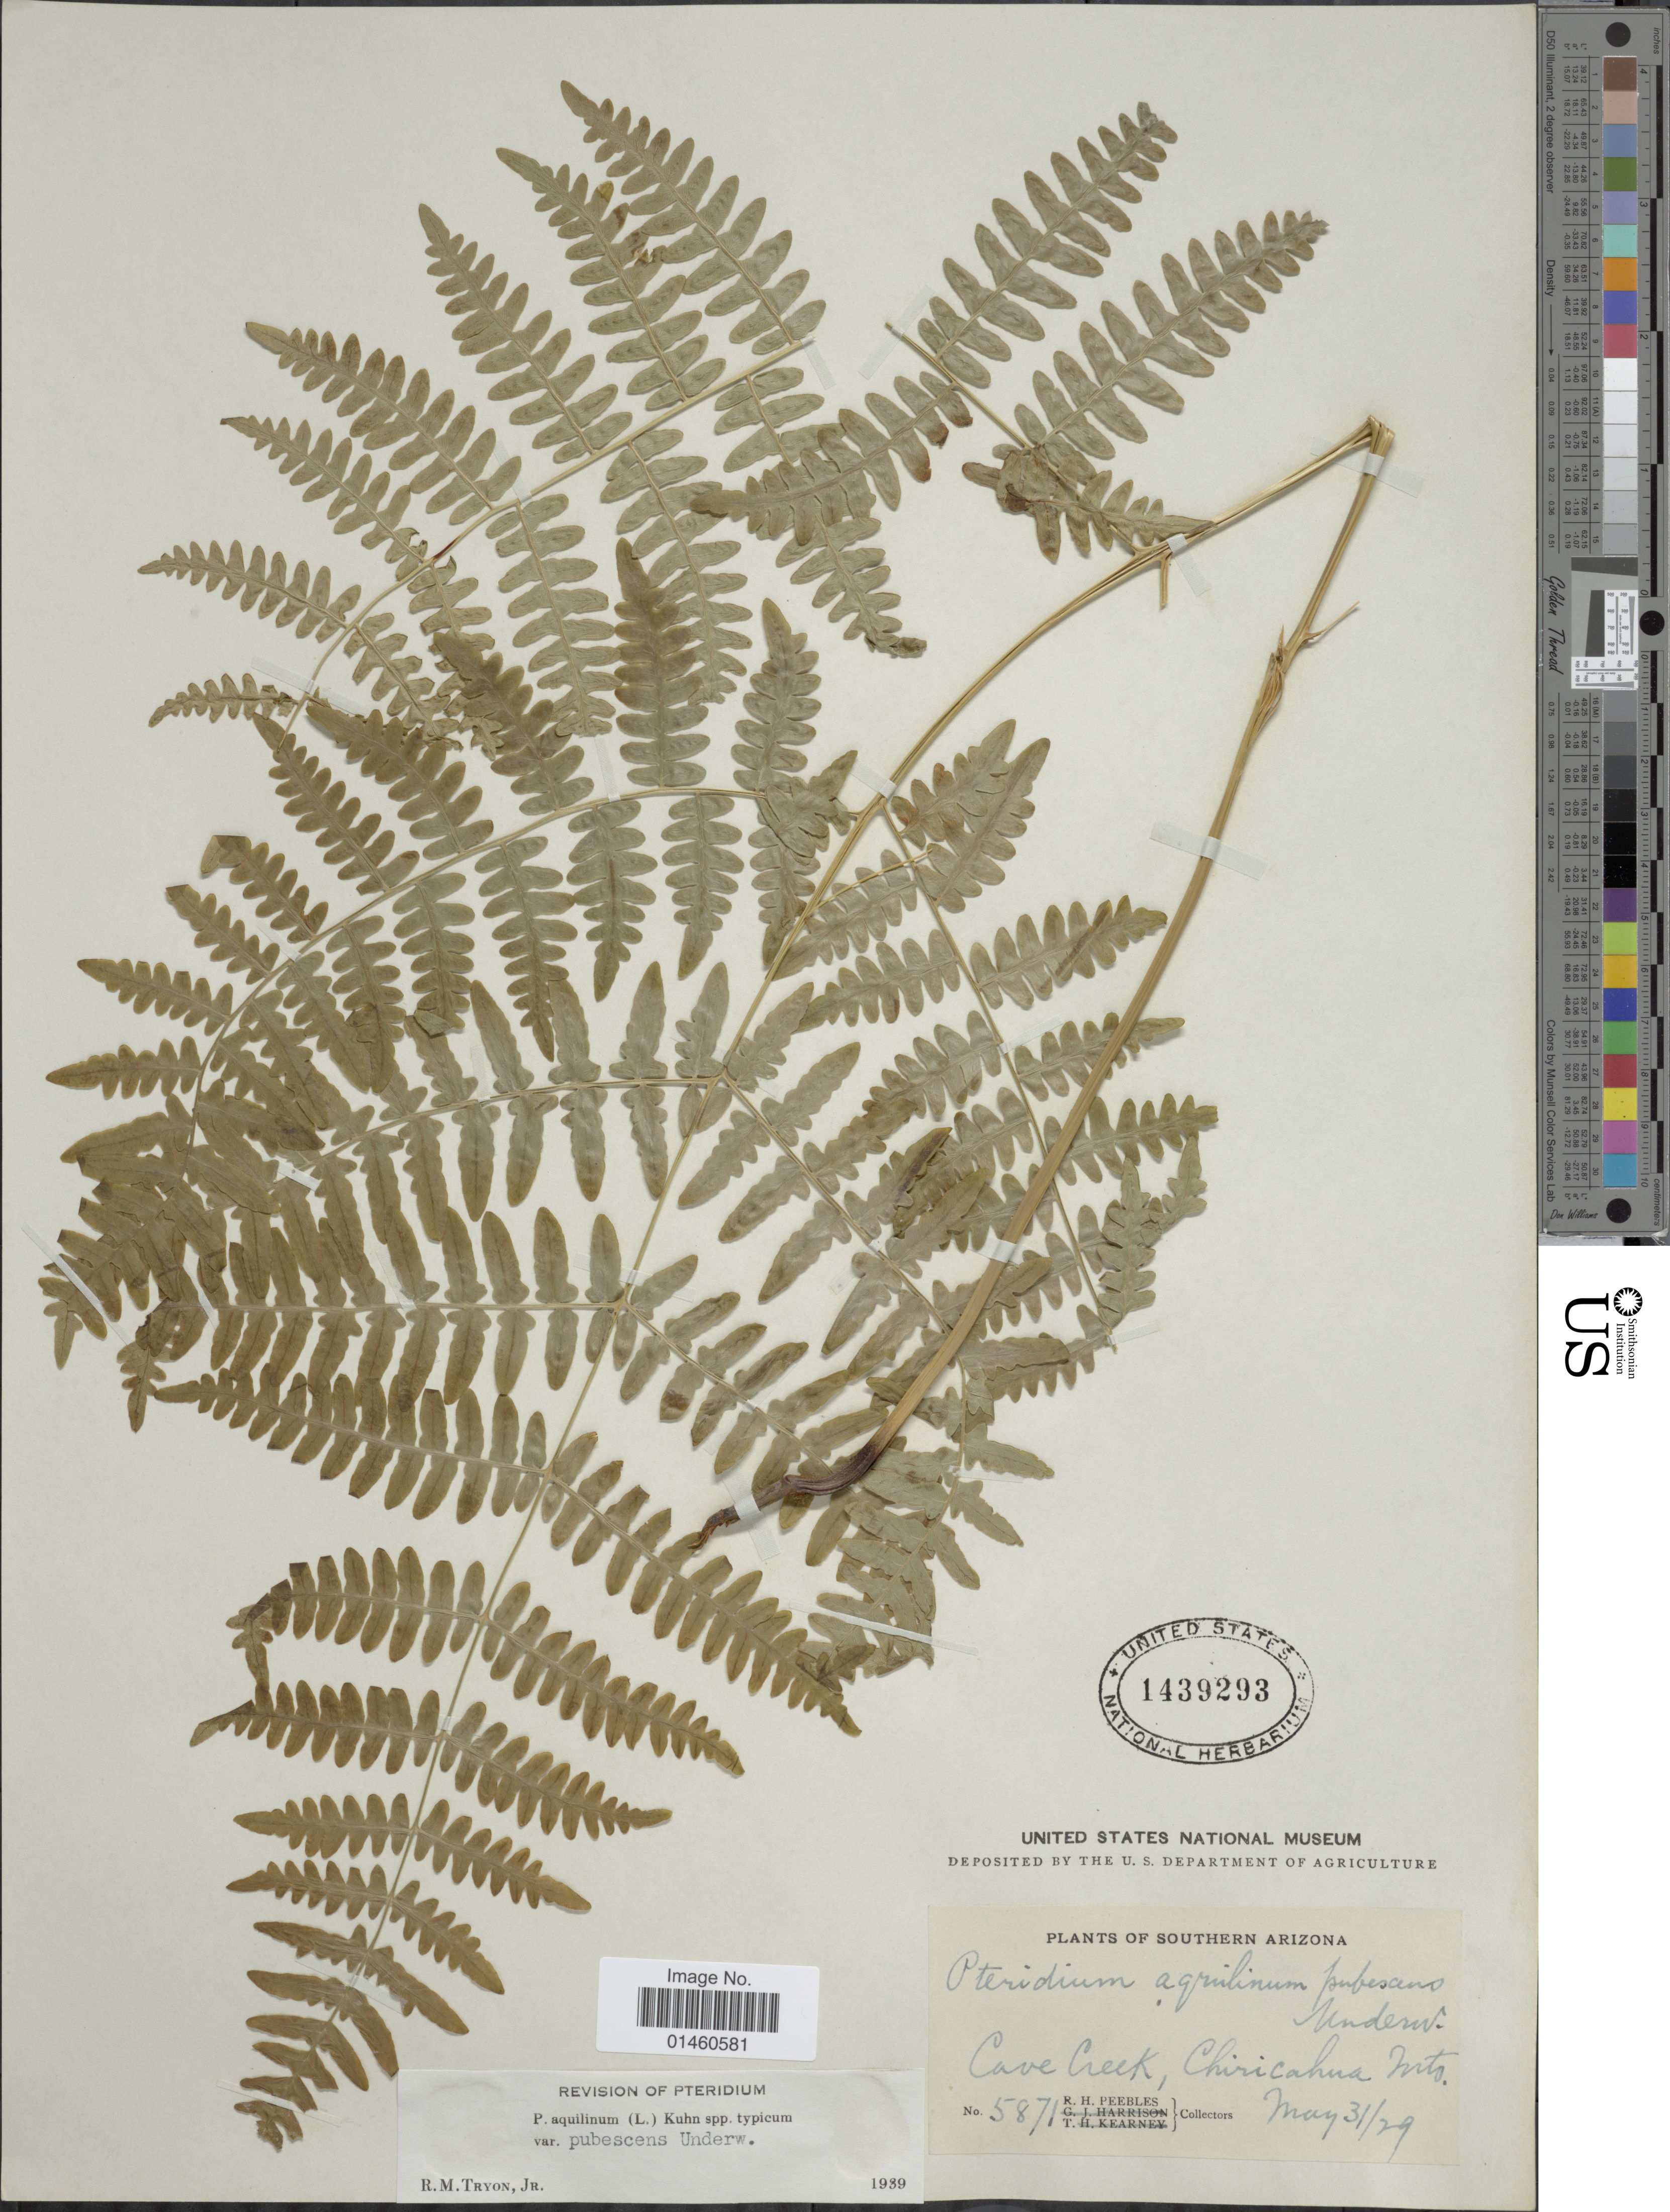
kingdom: Plantae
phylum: Tracheophyta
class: Polypodiopsida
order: Polypodiales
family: Dennstaedtiaceae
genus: Pteridium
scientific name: Pteridium pubescens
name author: (Underw.) Christenh.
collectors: R. H. Peebles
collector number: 5871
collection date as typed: Transcribed d/m/y: 31/5/29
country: United States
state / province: Arizona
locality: Southern Arizona, Cave Creek, Chiricahua Mts.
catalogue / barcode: US 1439293